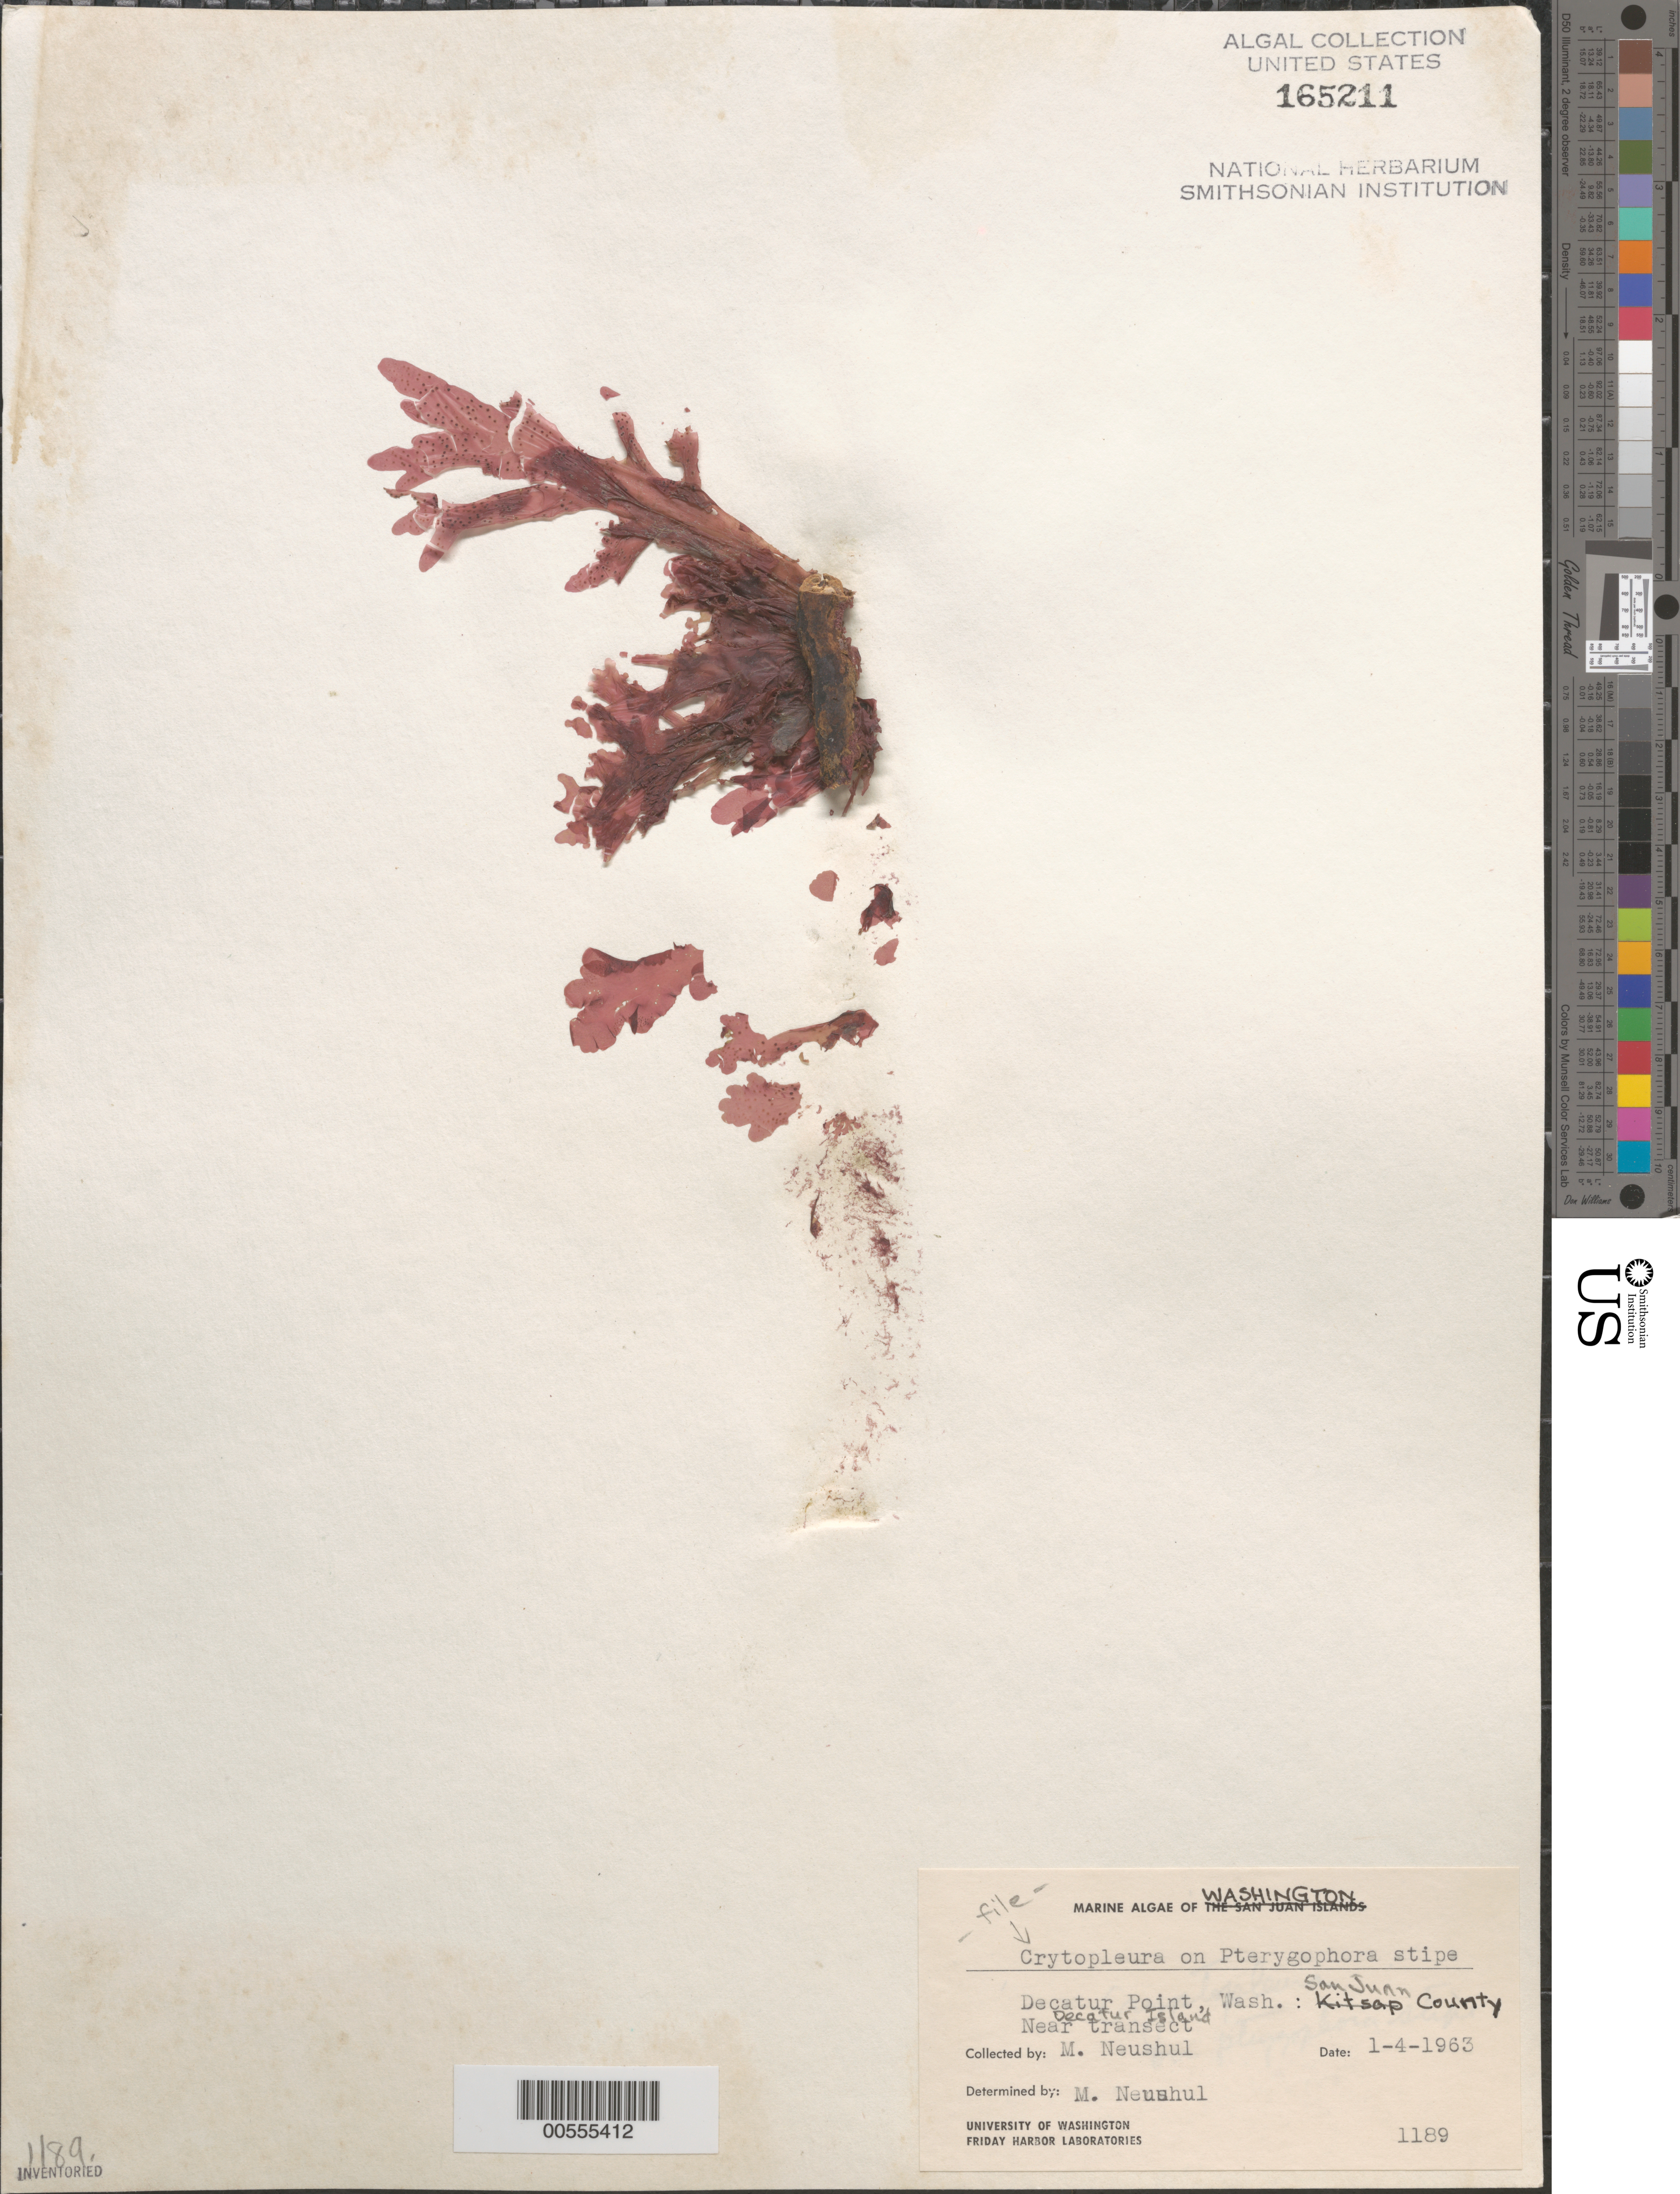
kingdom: Plantae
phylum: Rhodophyta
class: Florideophyceae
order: Ceramiales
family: Delesseriaceae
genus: Cryptopleura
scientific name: Cryptopleura sp.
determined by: Neushul, M.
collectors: M. Neushul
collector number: Neushul 1189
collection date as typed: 04 Jan 1963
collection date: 1963-01-04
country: United States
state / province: Washington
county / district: San Juan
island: Decatur Island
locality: Decatur Point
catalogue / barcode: US 165211